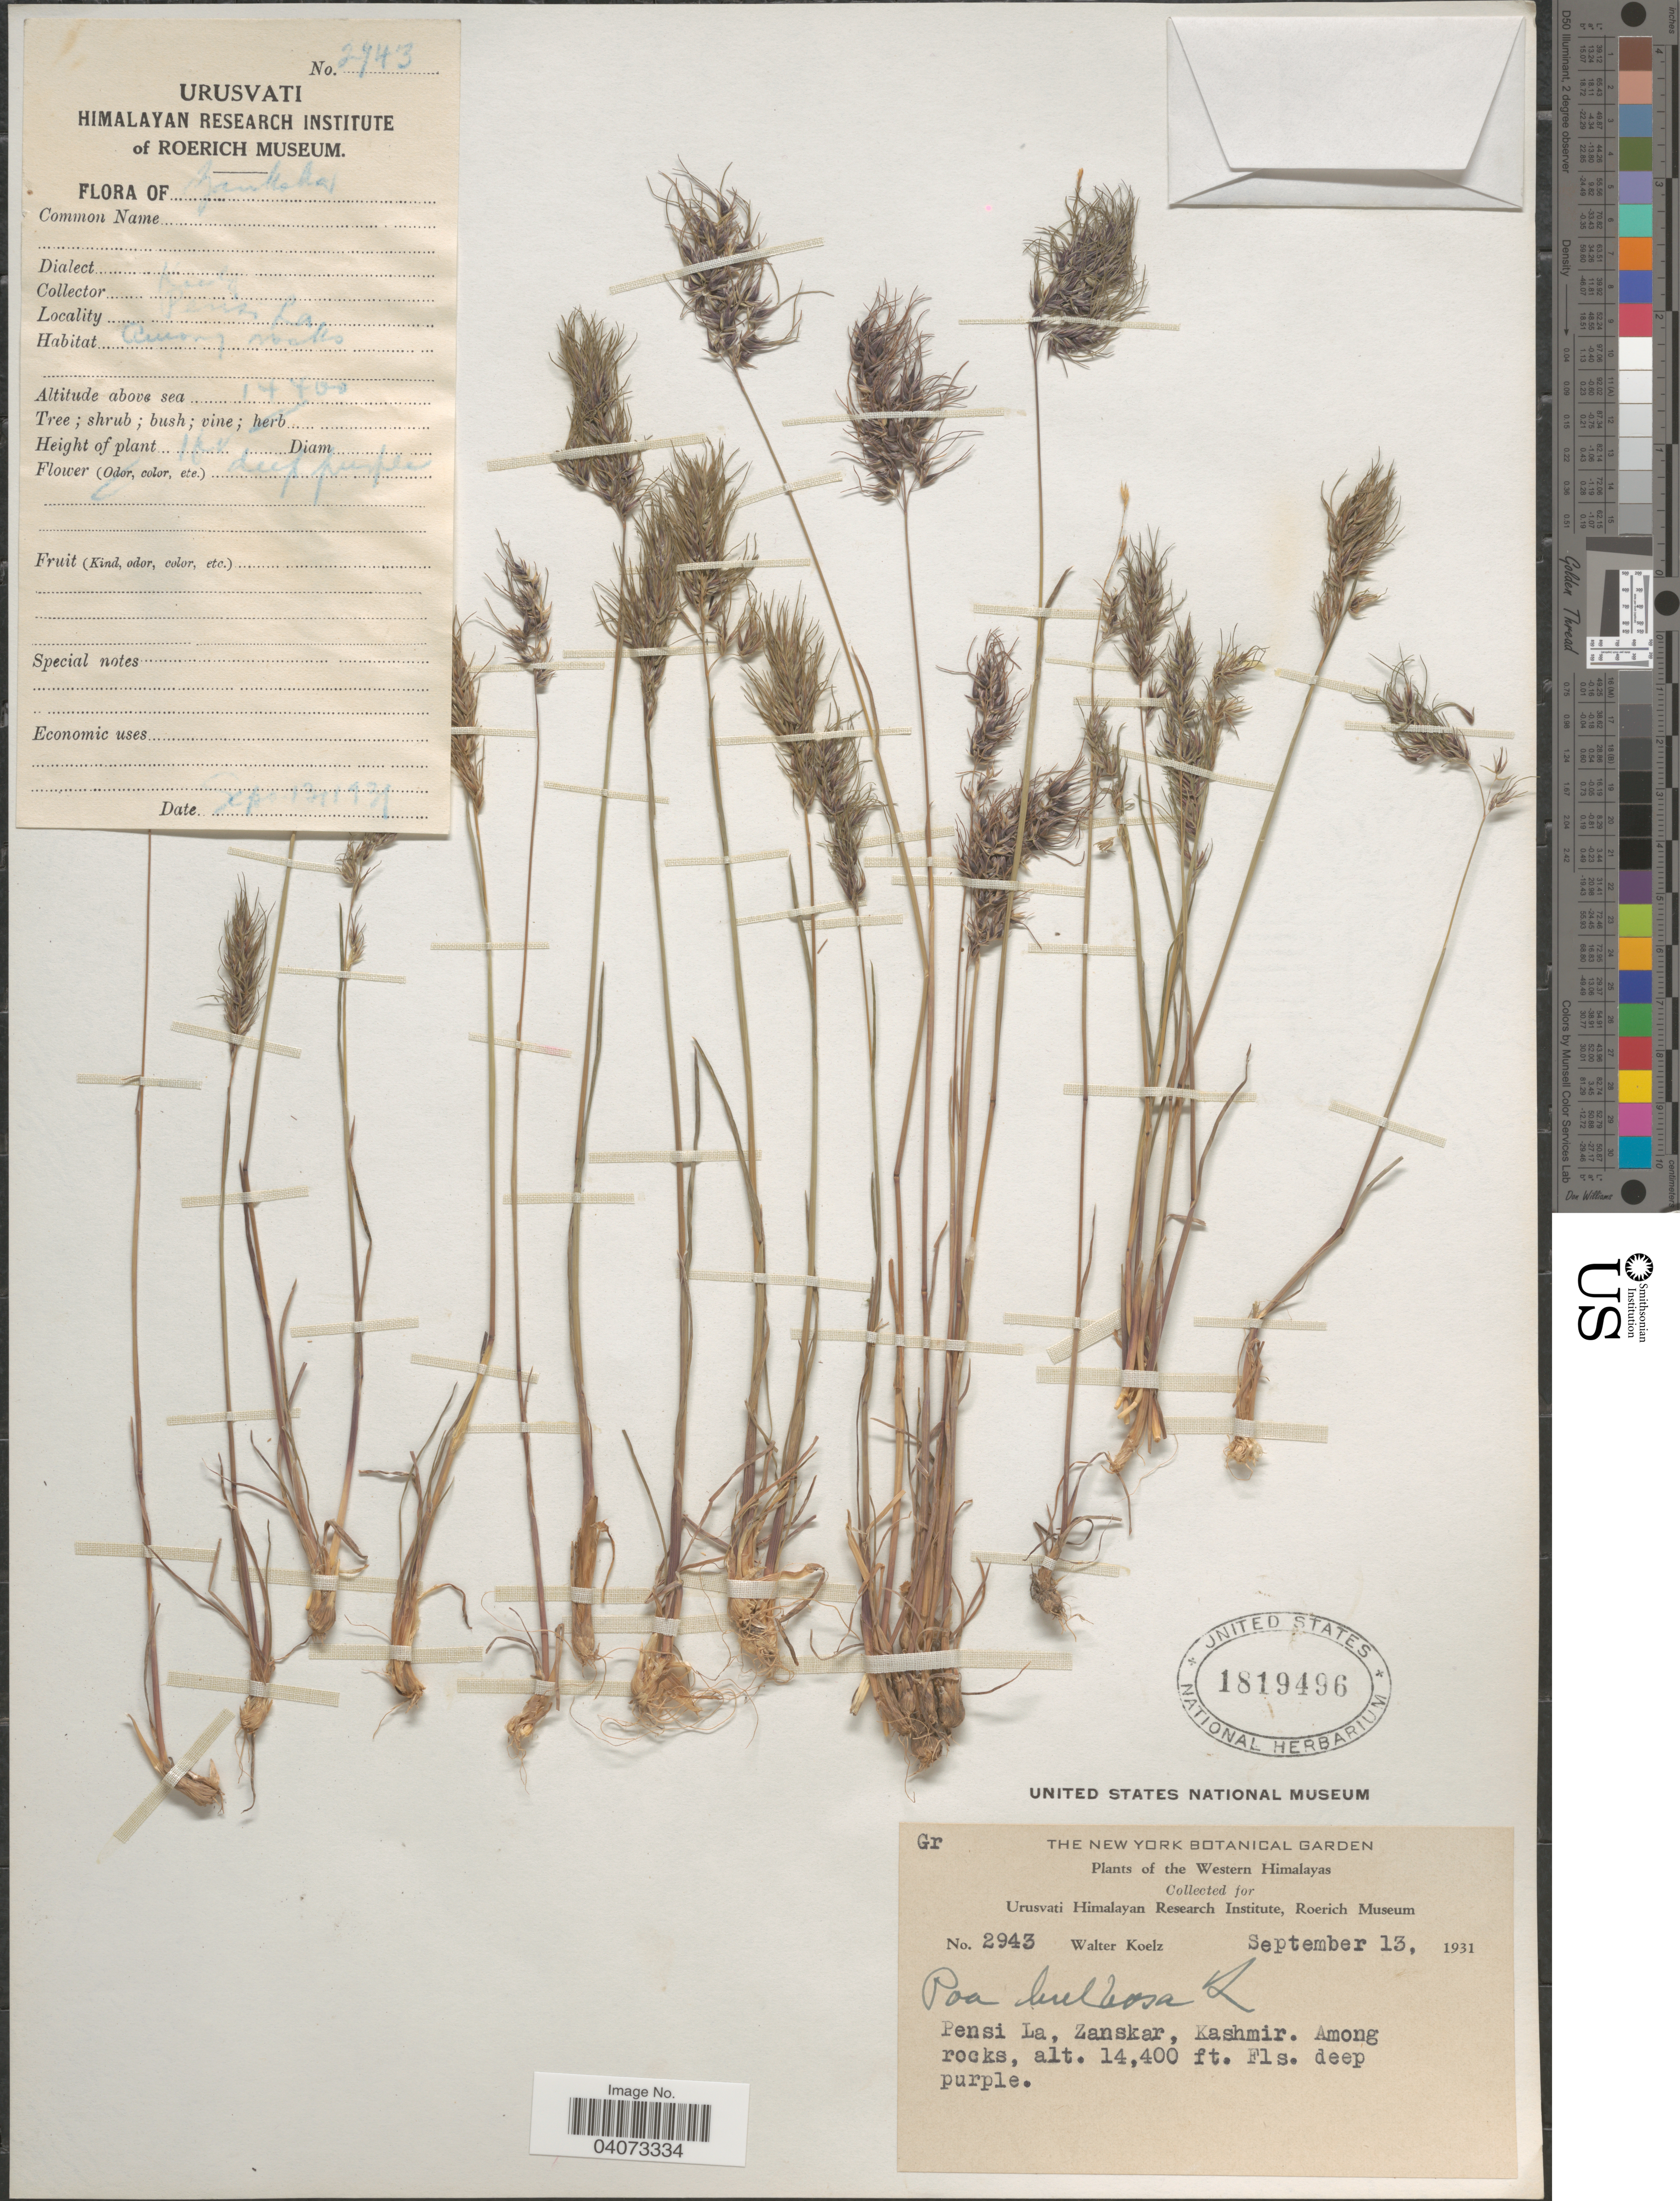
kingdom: Plantae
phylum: Tracheophyta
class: Liliopsida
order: Poales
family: Poaceae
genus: Poa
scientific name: Poa bulbosa subsp. bulbosa var. vivipara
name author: Koeler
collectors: W. N. Koelz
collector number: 2943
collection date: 1931-09-13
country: India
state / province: Jammu and Kashmir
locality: The Western Himalayas. Pensi La, Zanskar, Kashmir.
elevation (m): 4389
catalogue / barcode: US 1819496